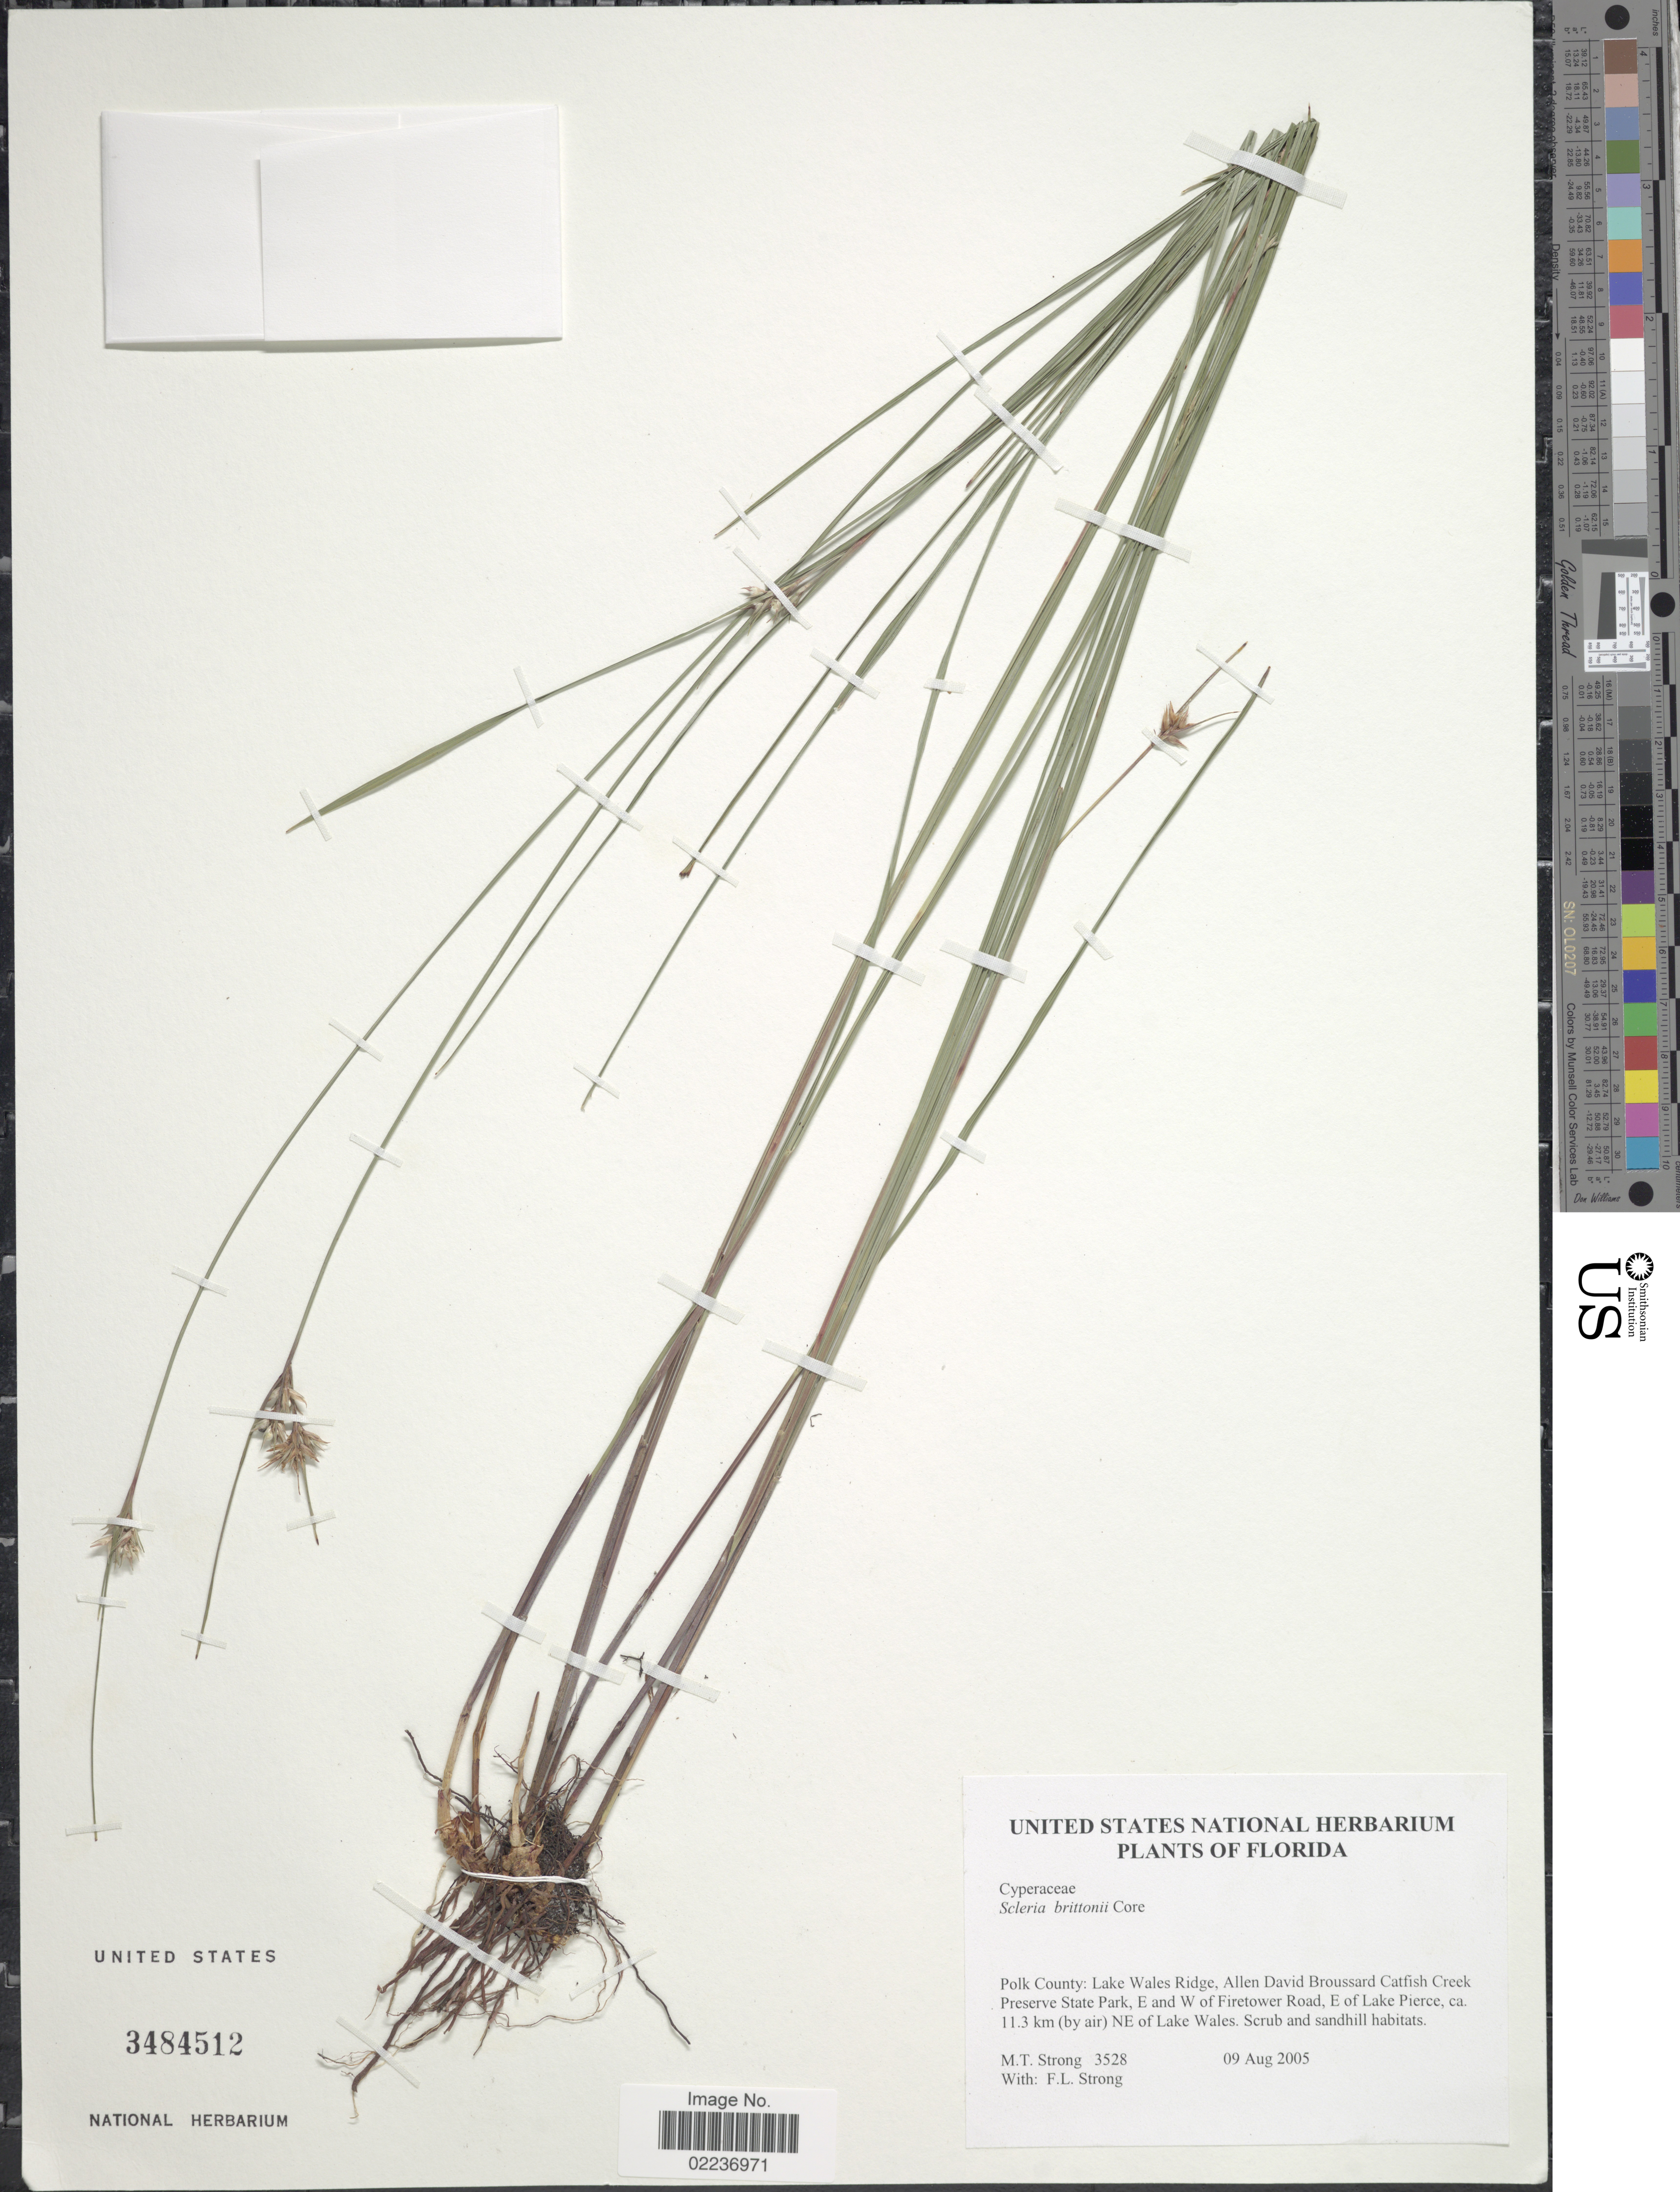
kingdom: Plantae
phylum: Tracheophyta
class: Liliopsida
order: Poales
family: Cyperaceae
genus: Scleria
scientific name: Scleria brittonii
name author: Core ex Small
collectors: M. T. Strong & F. L. Strong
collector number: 3528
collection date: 2005-08-09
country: United States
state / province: Florida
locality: Polk County: Lake Wales Ridge, Allen David Broussard Catfish Creek, Preserve State Park, E and W Firetower Road, E of Lake Pierce, ca. 11.3 km (by air) NE of Lake Wales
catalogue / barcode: US 3484512